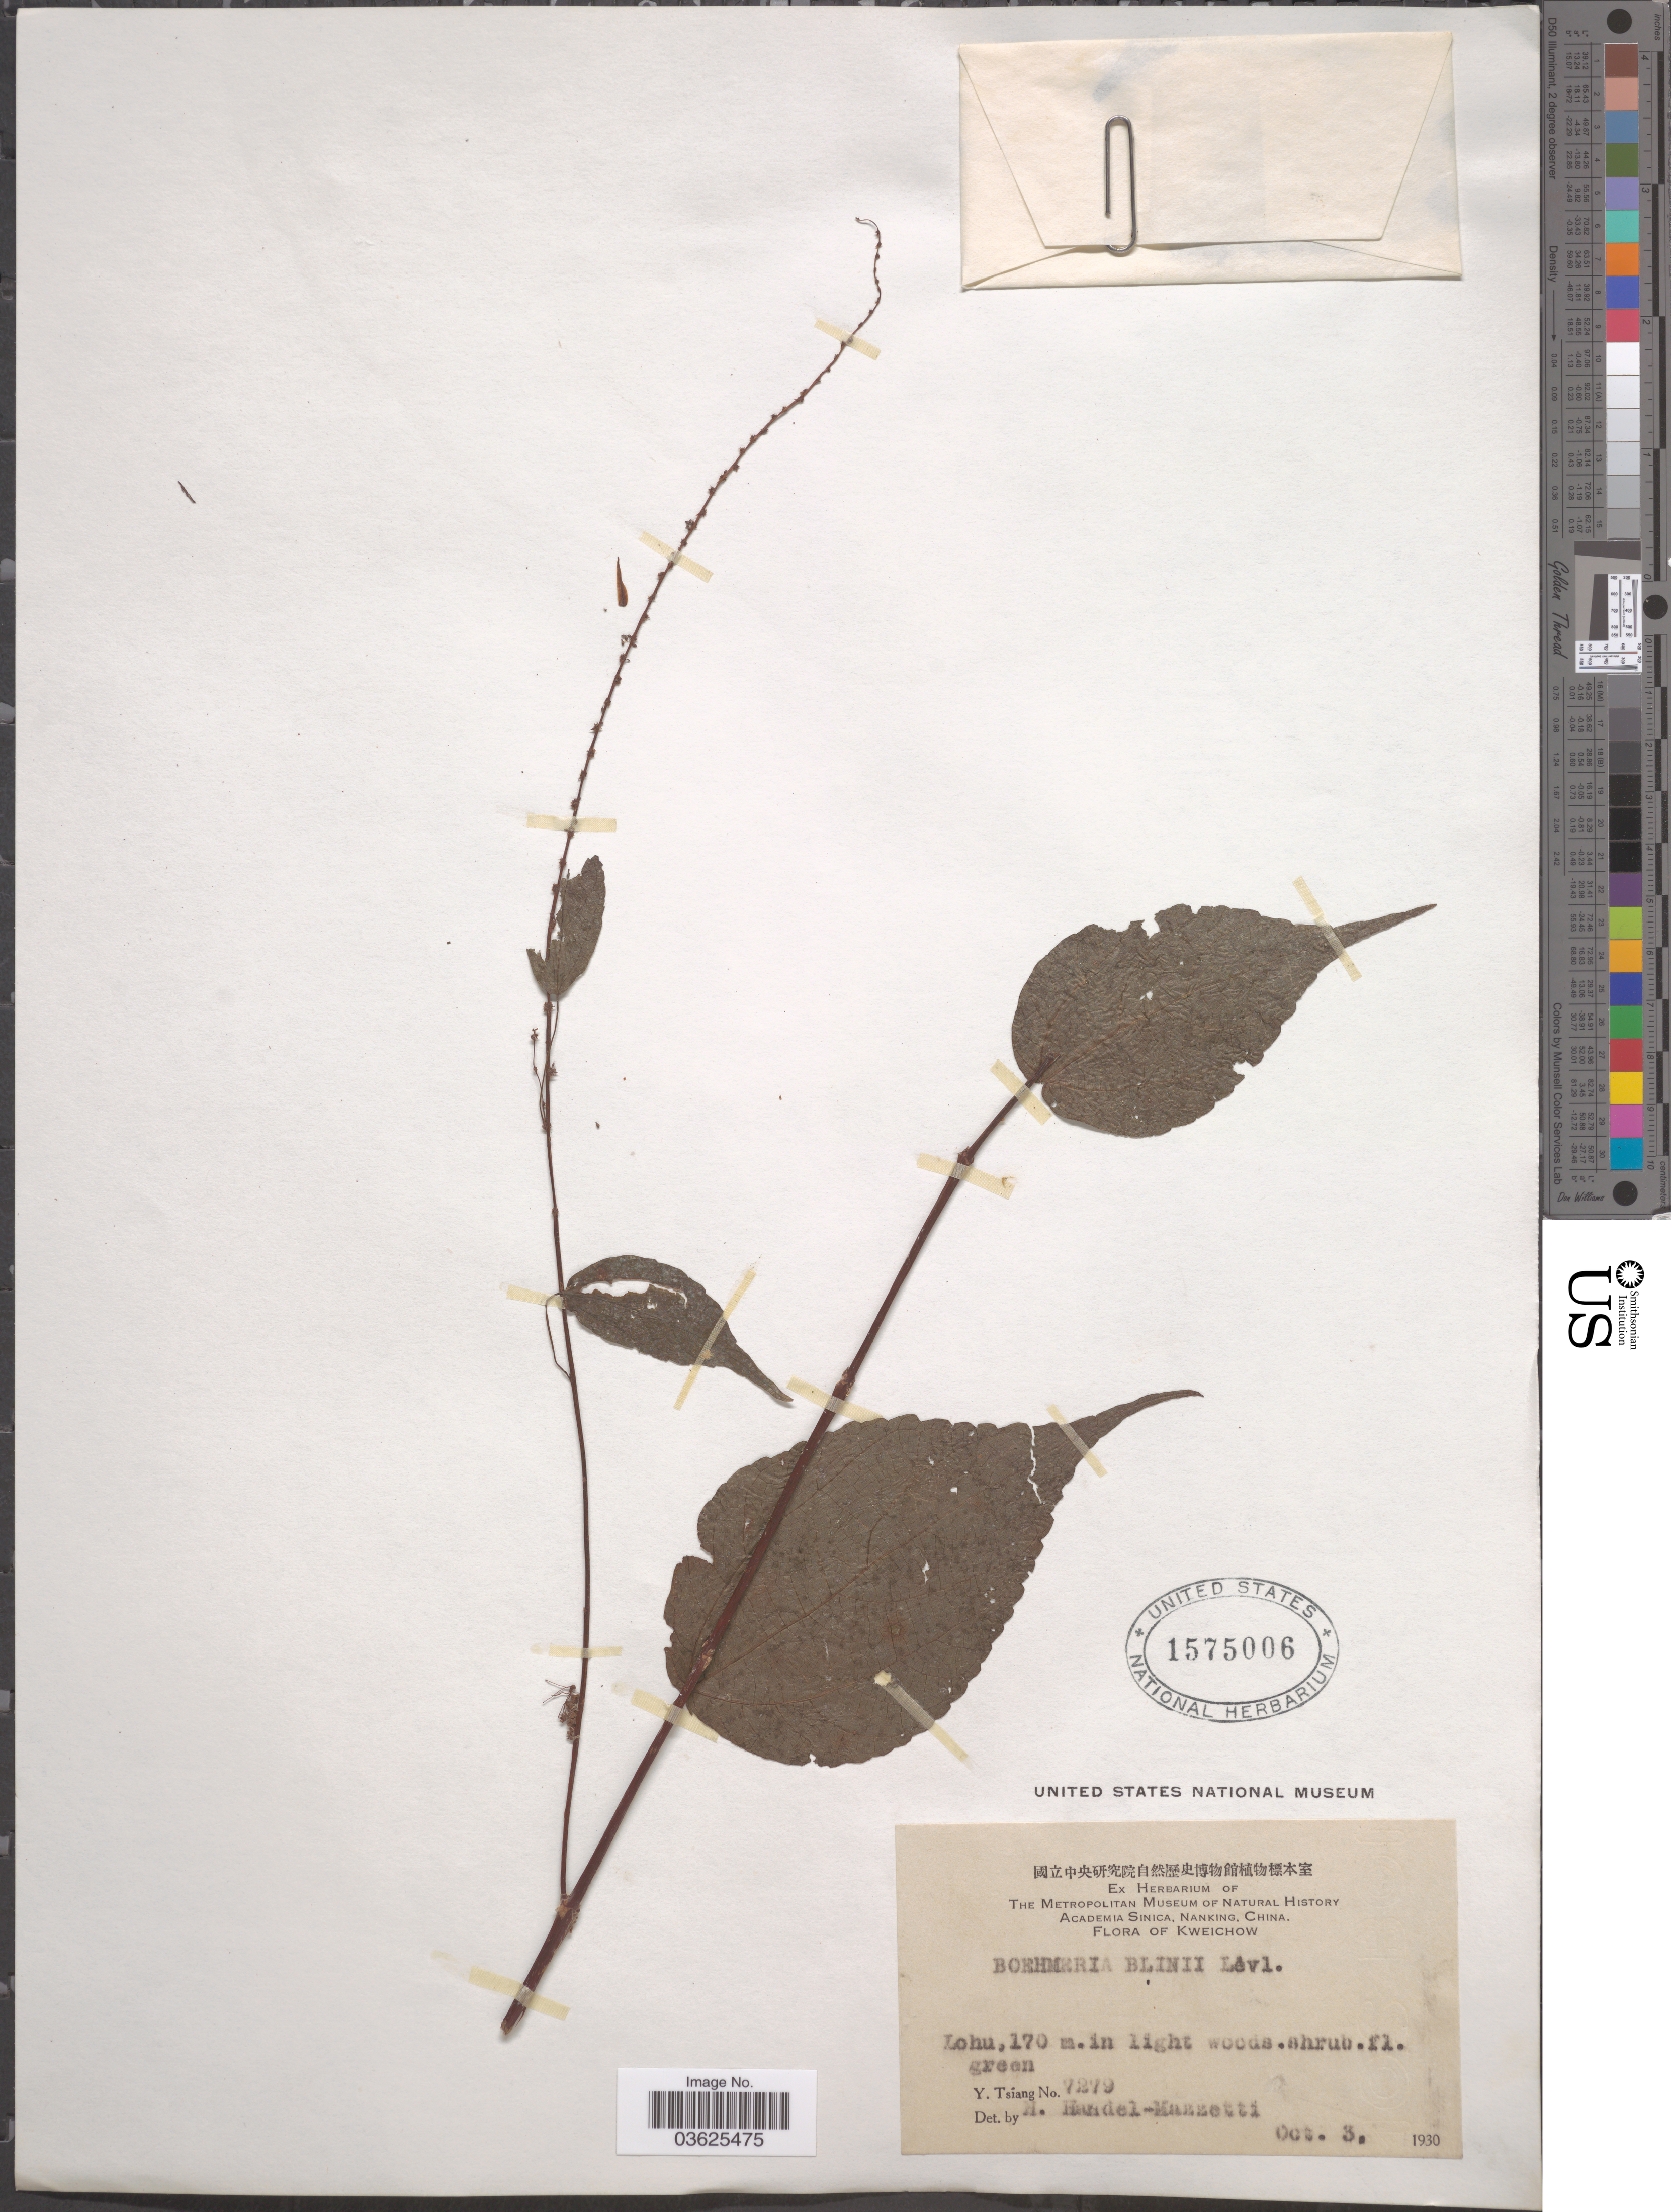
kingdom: Plantae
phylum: Tracheophyta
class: Magnoliopsida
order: Rosales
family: Urticaceae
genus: Boehmeria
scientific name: Boehmeria blinii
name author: H. Lév.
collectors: Y. Tsiang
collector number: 7279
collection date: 1930-10-03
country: China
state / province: Guizhou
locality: Kweichow. Lohu.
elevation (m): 170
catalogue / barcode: US 1575006